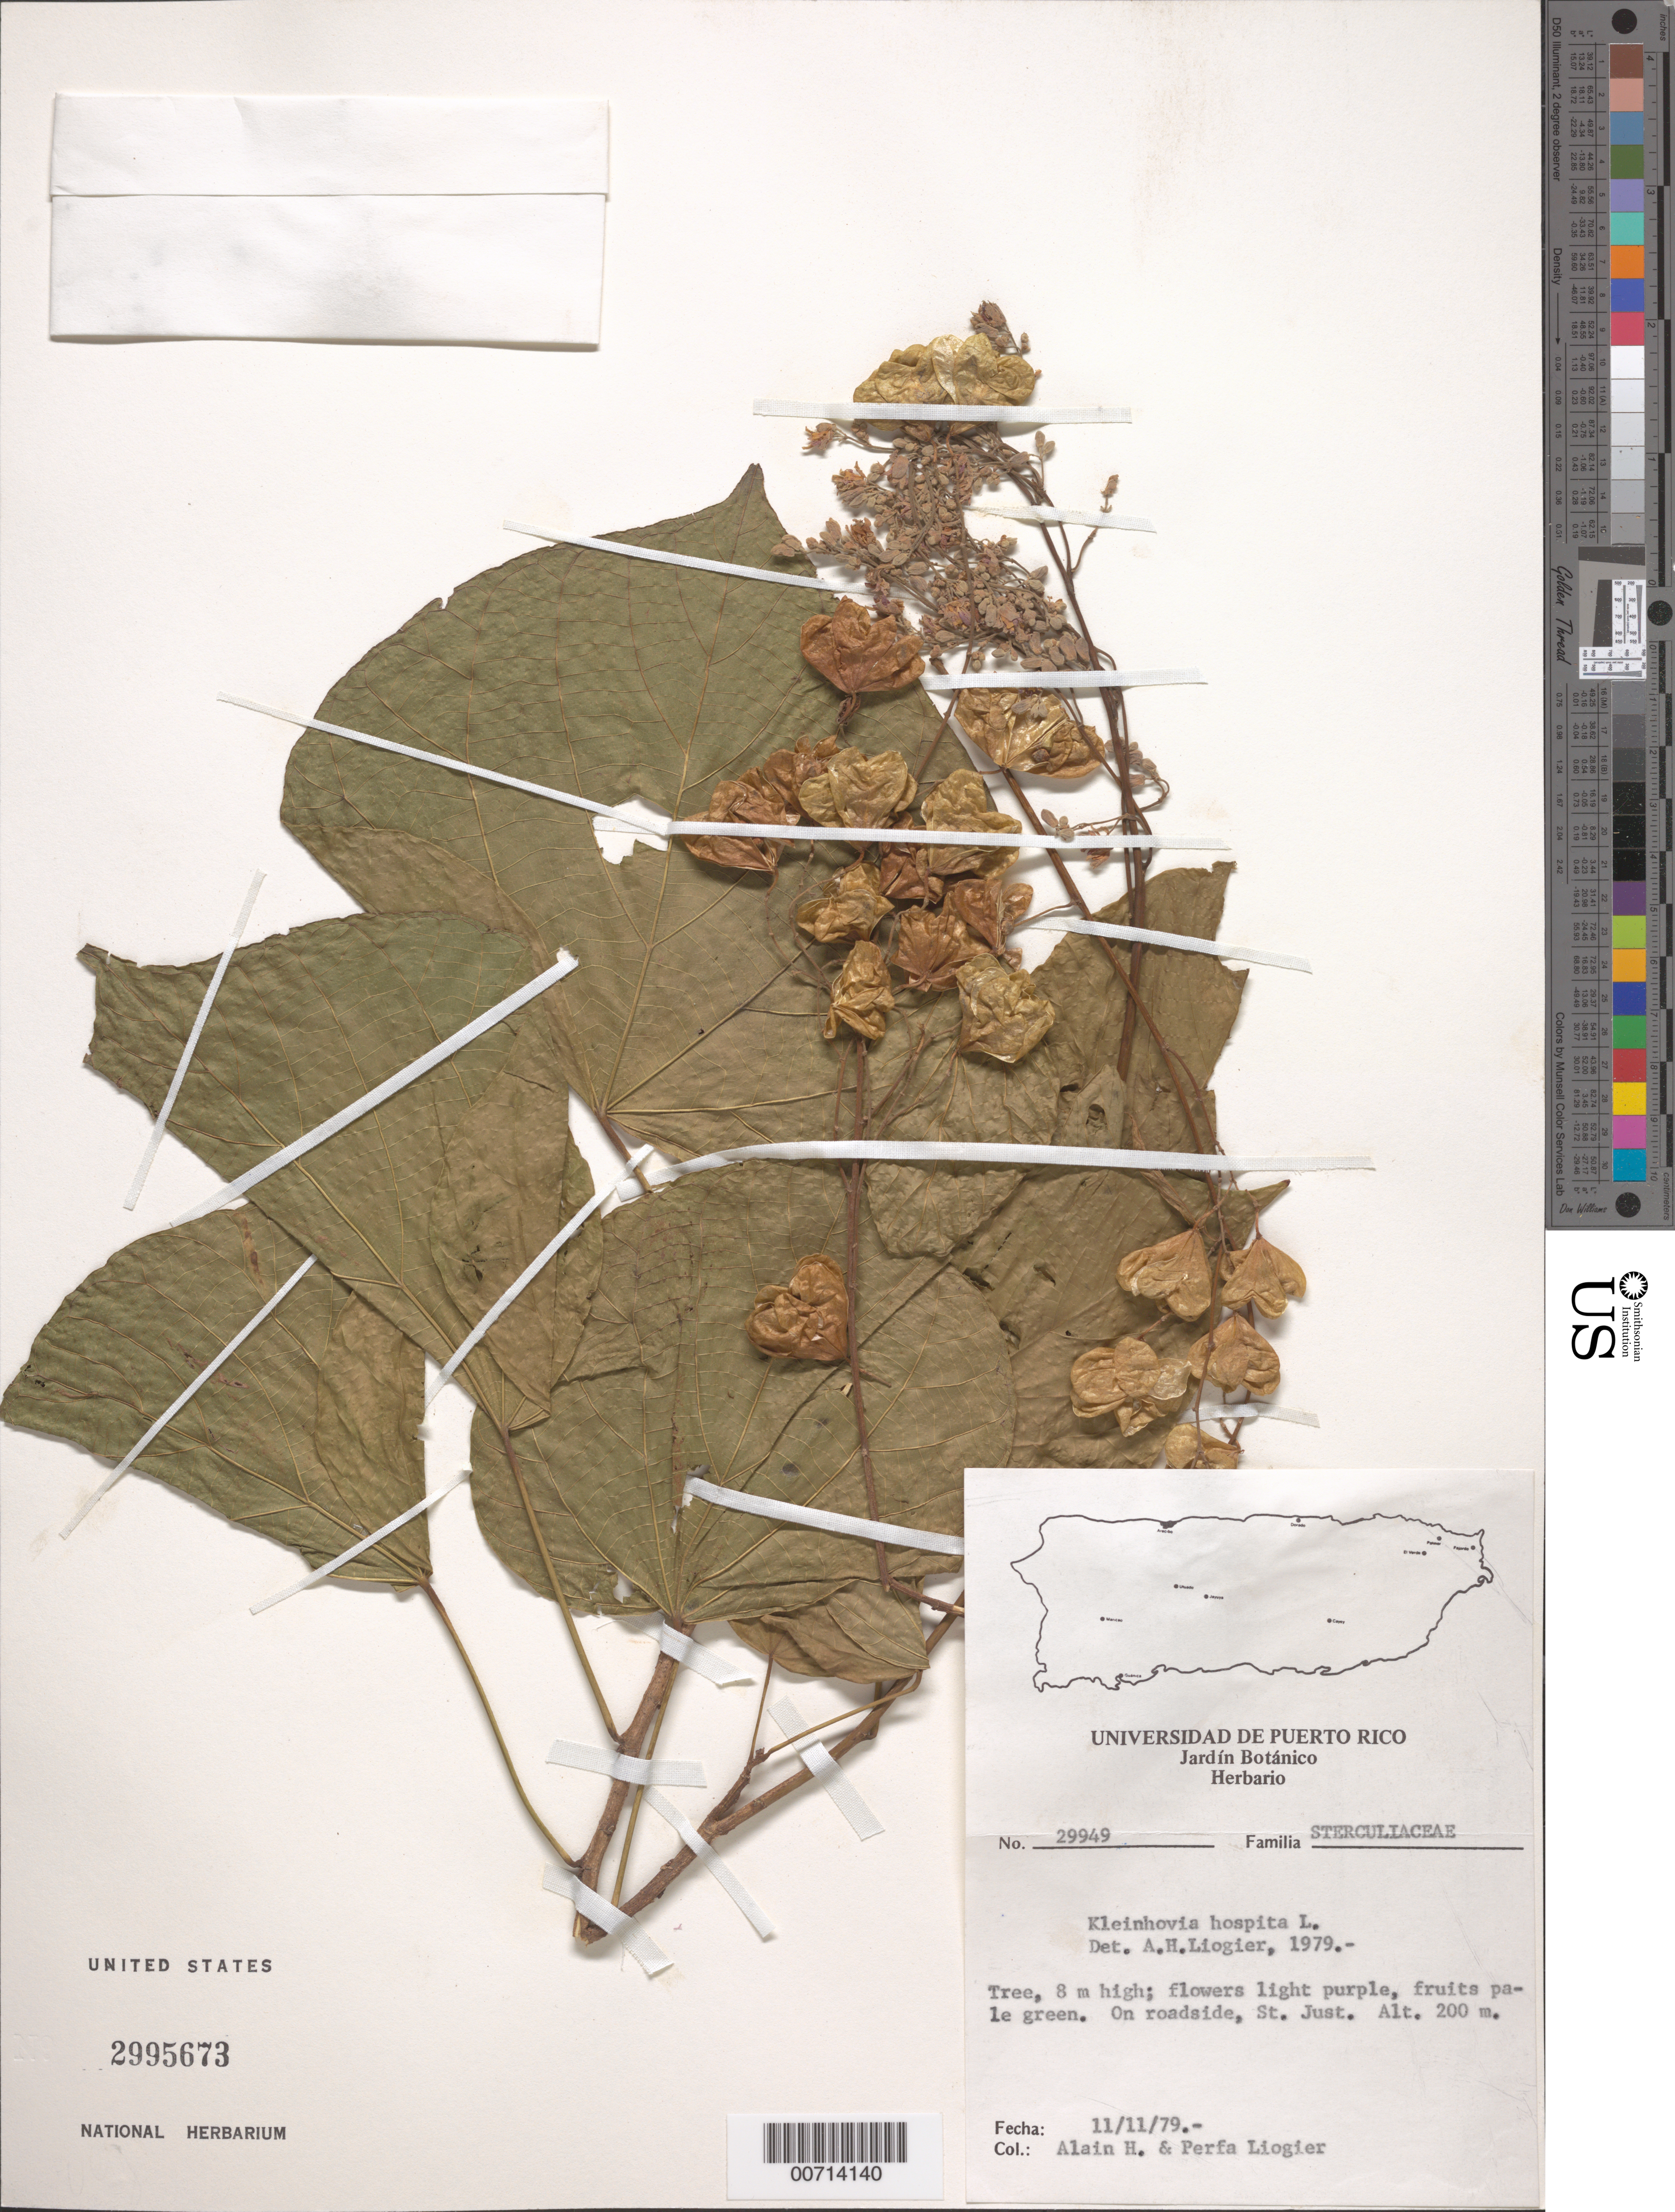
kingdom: Plantae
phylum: Tracheophyta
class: Magnoliopsida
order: Malvales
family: Malvaceae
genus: Kleinhovia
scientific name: Kleinhovia hospita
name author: L.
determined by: Liogier, Alain H.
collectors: A. H. Liogier & M. P. Liogier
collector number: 29949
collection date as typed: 11 Nov 1979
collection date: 1979-11-11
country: Puerto Rico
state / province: Trujillo Alto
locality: St. Just.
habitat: Roadside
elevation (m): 200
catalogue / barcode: US 2995673